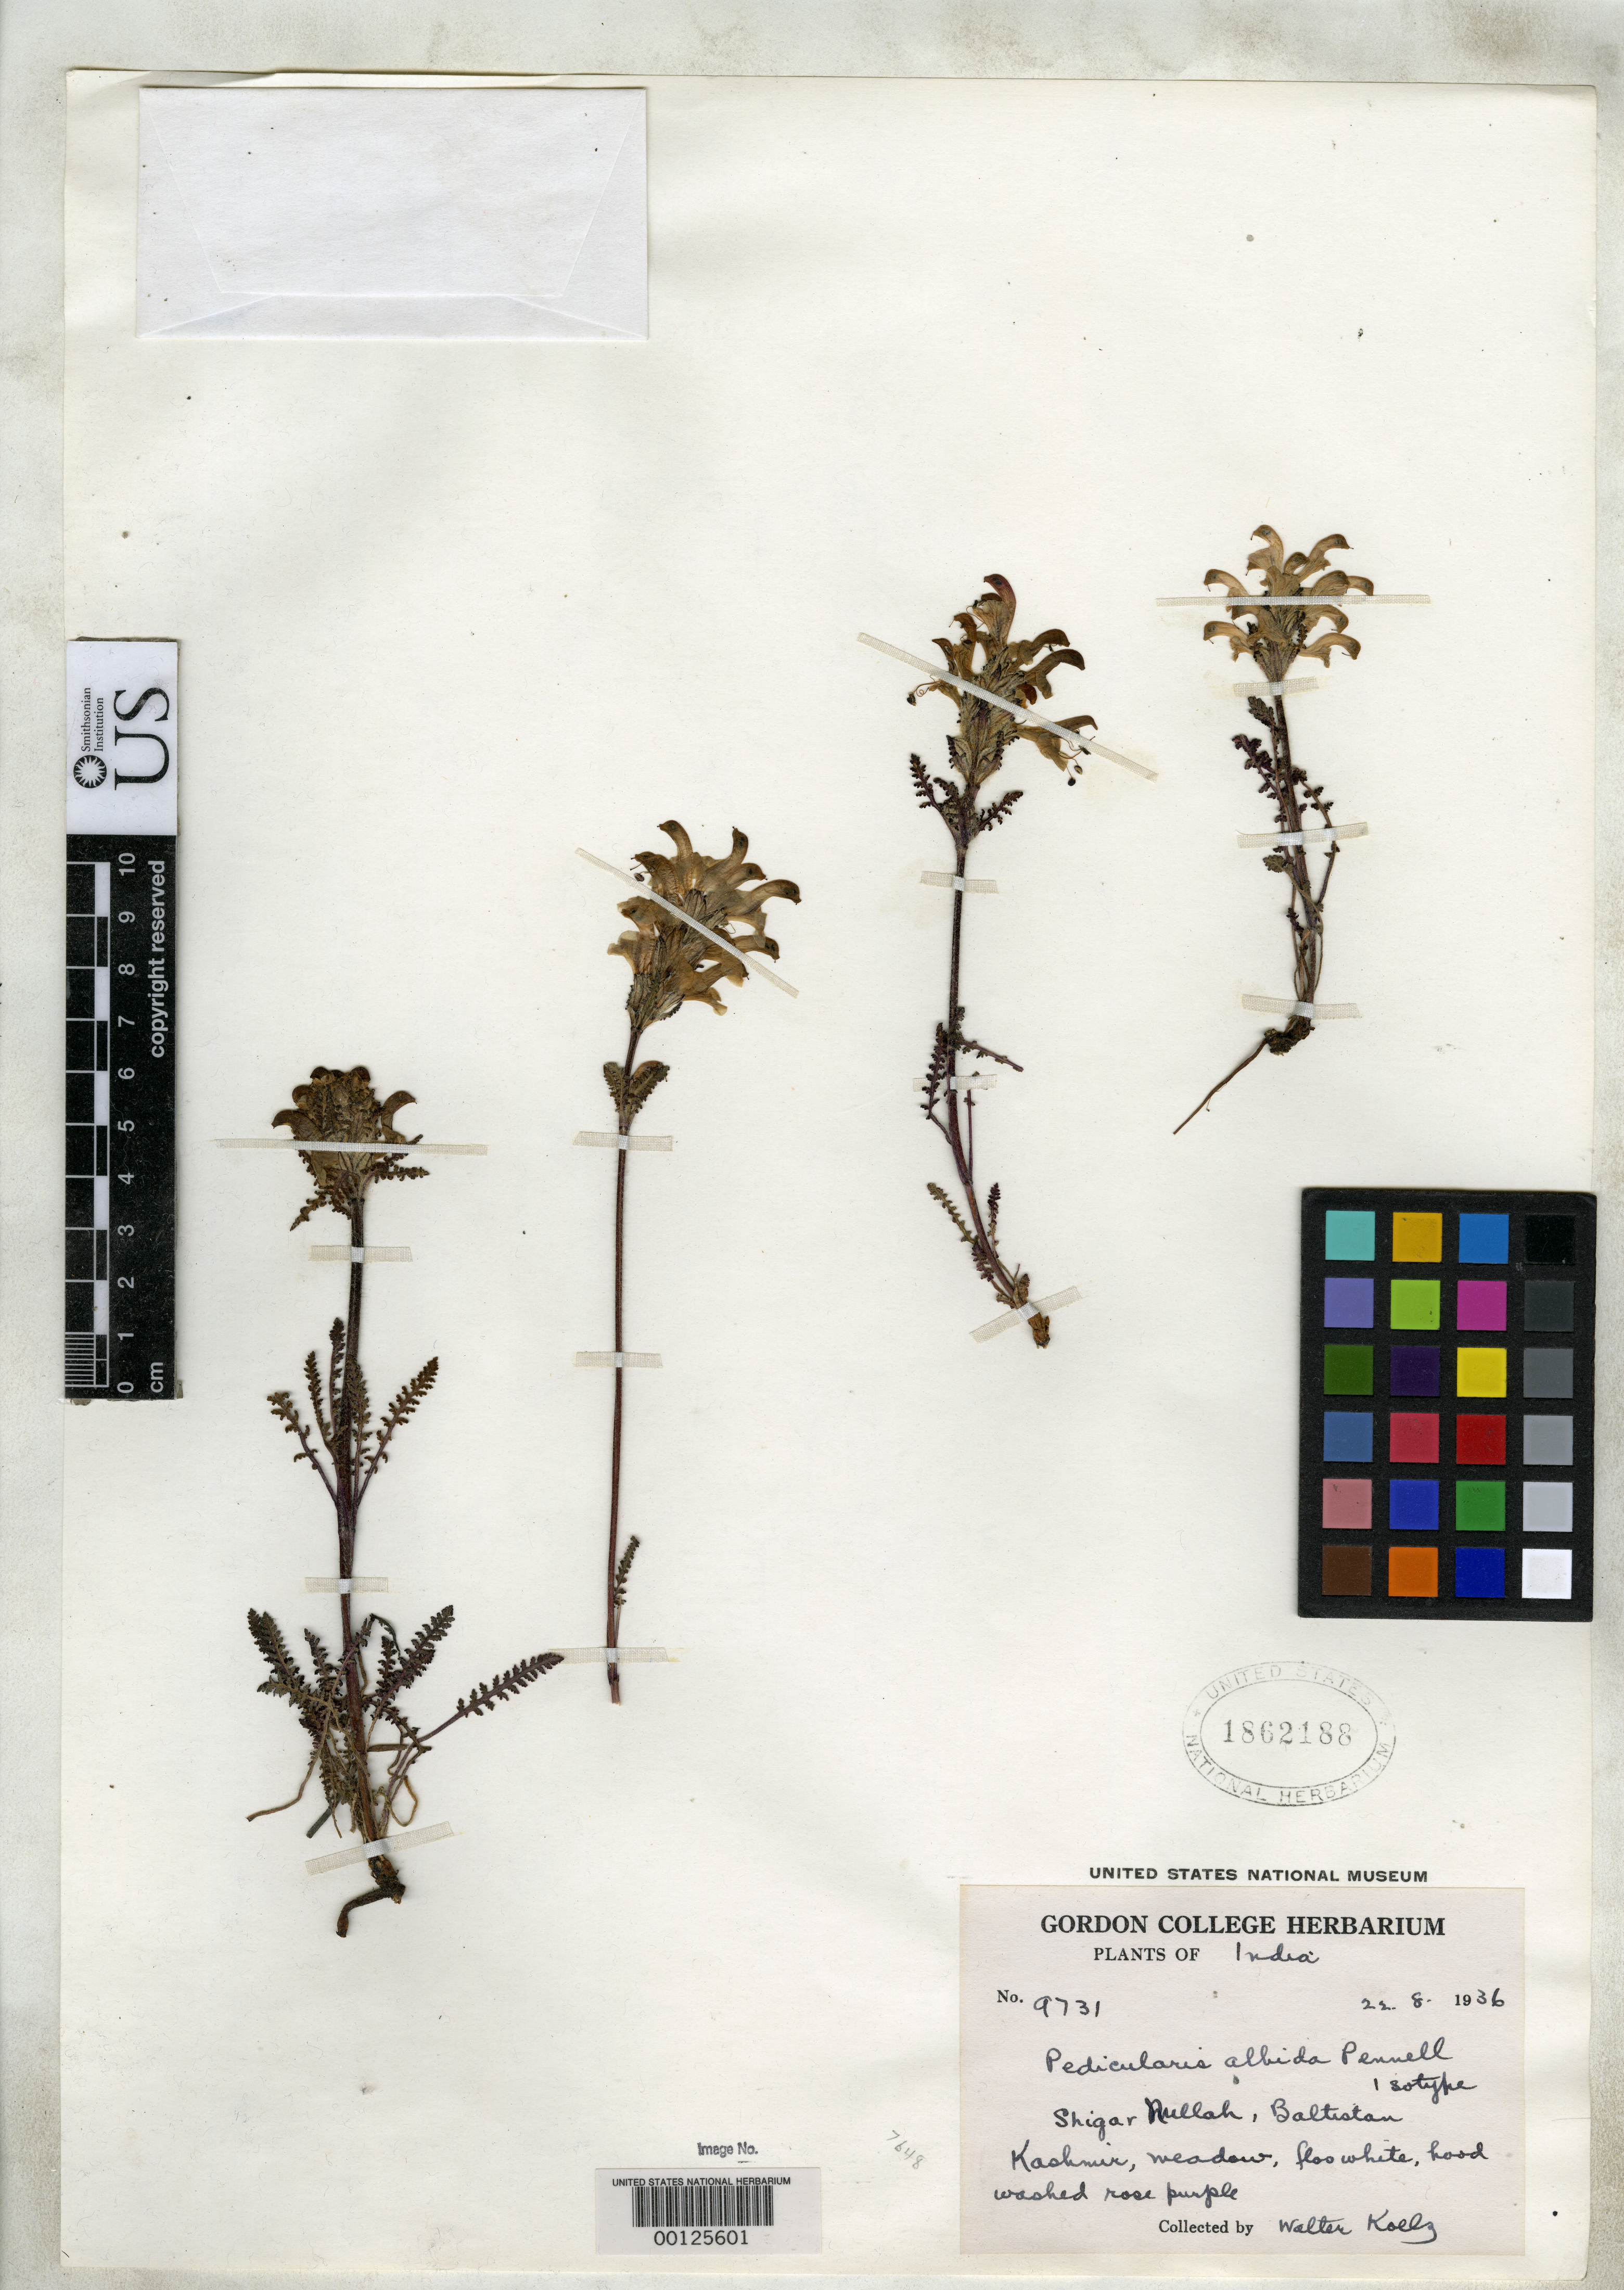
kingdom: Plantae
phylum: Tracheophyta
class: Magnoliopsida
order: Lamiales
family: Orobanchaceae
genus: Pedicularis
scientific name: Pedicularis albida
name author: Pennell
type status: Isotype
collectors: W. N. Koelz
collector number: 9731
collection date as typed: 22 Aug 1936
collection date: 1936-08-22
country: India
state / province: Jammu And Kashmir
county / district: Baltistan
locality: Shigar Rullah.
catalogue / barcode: US 1862188